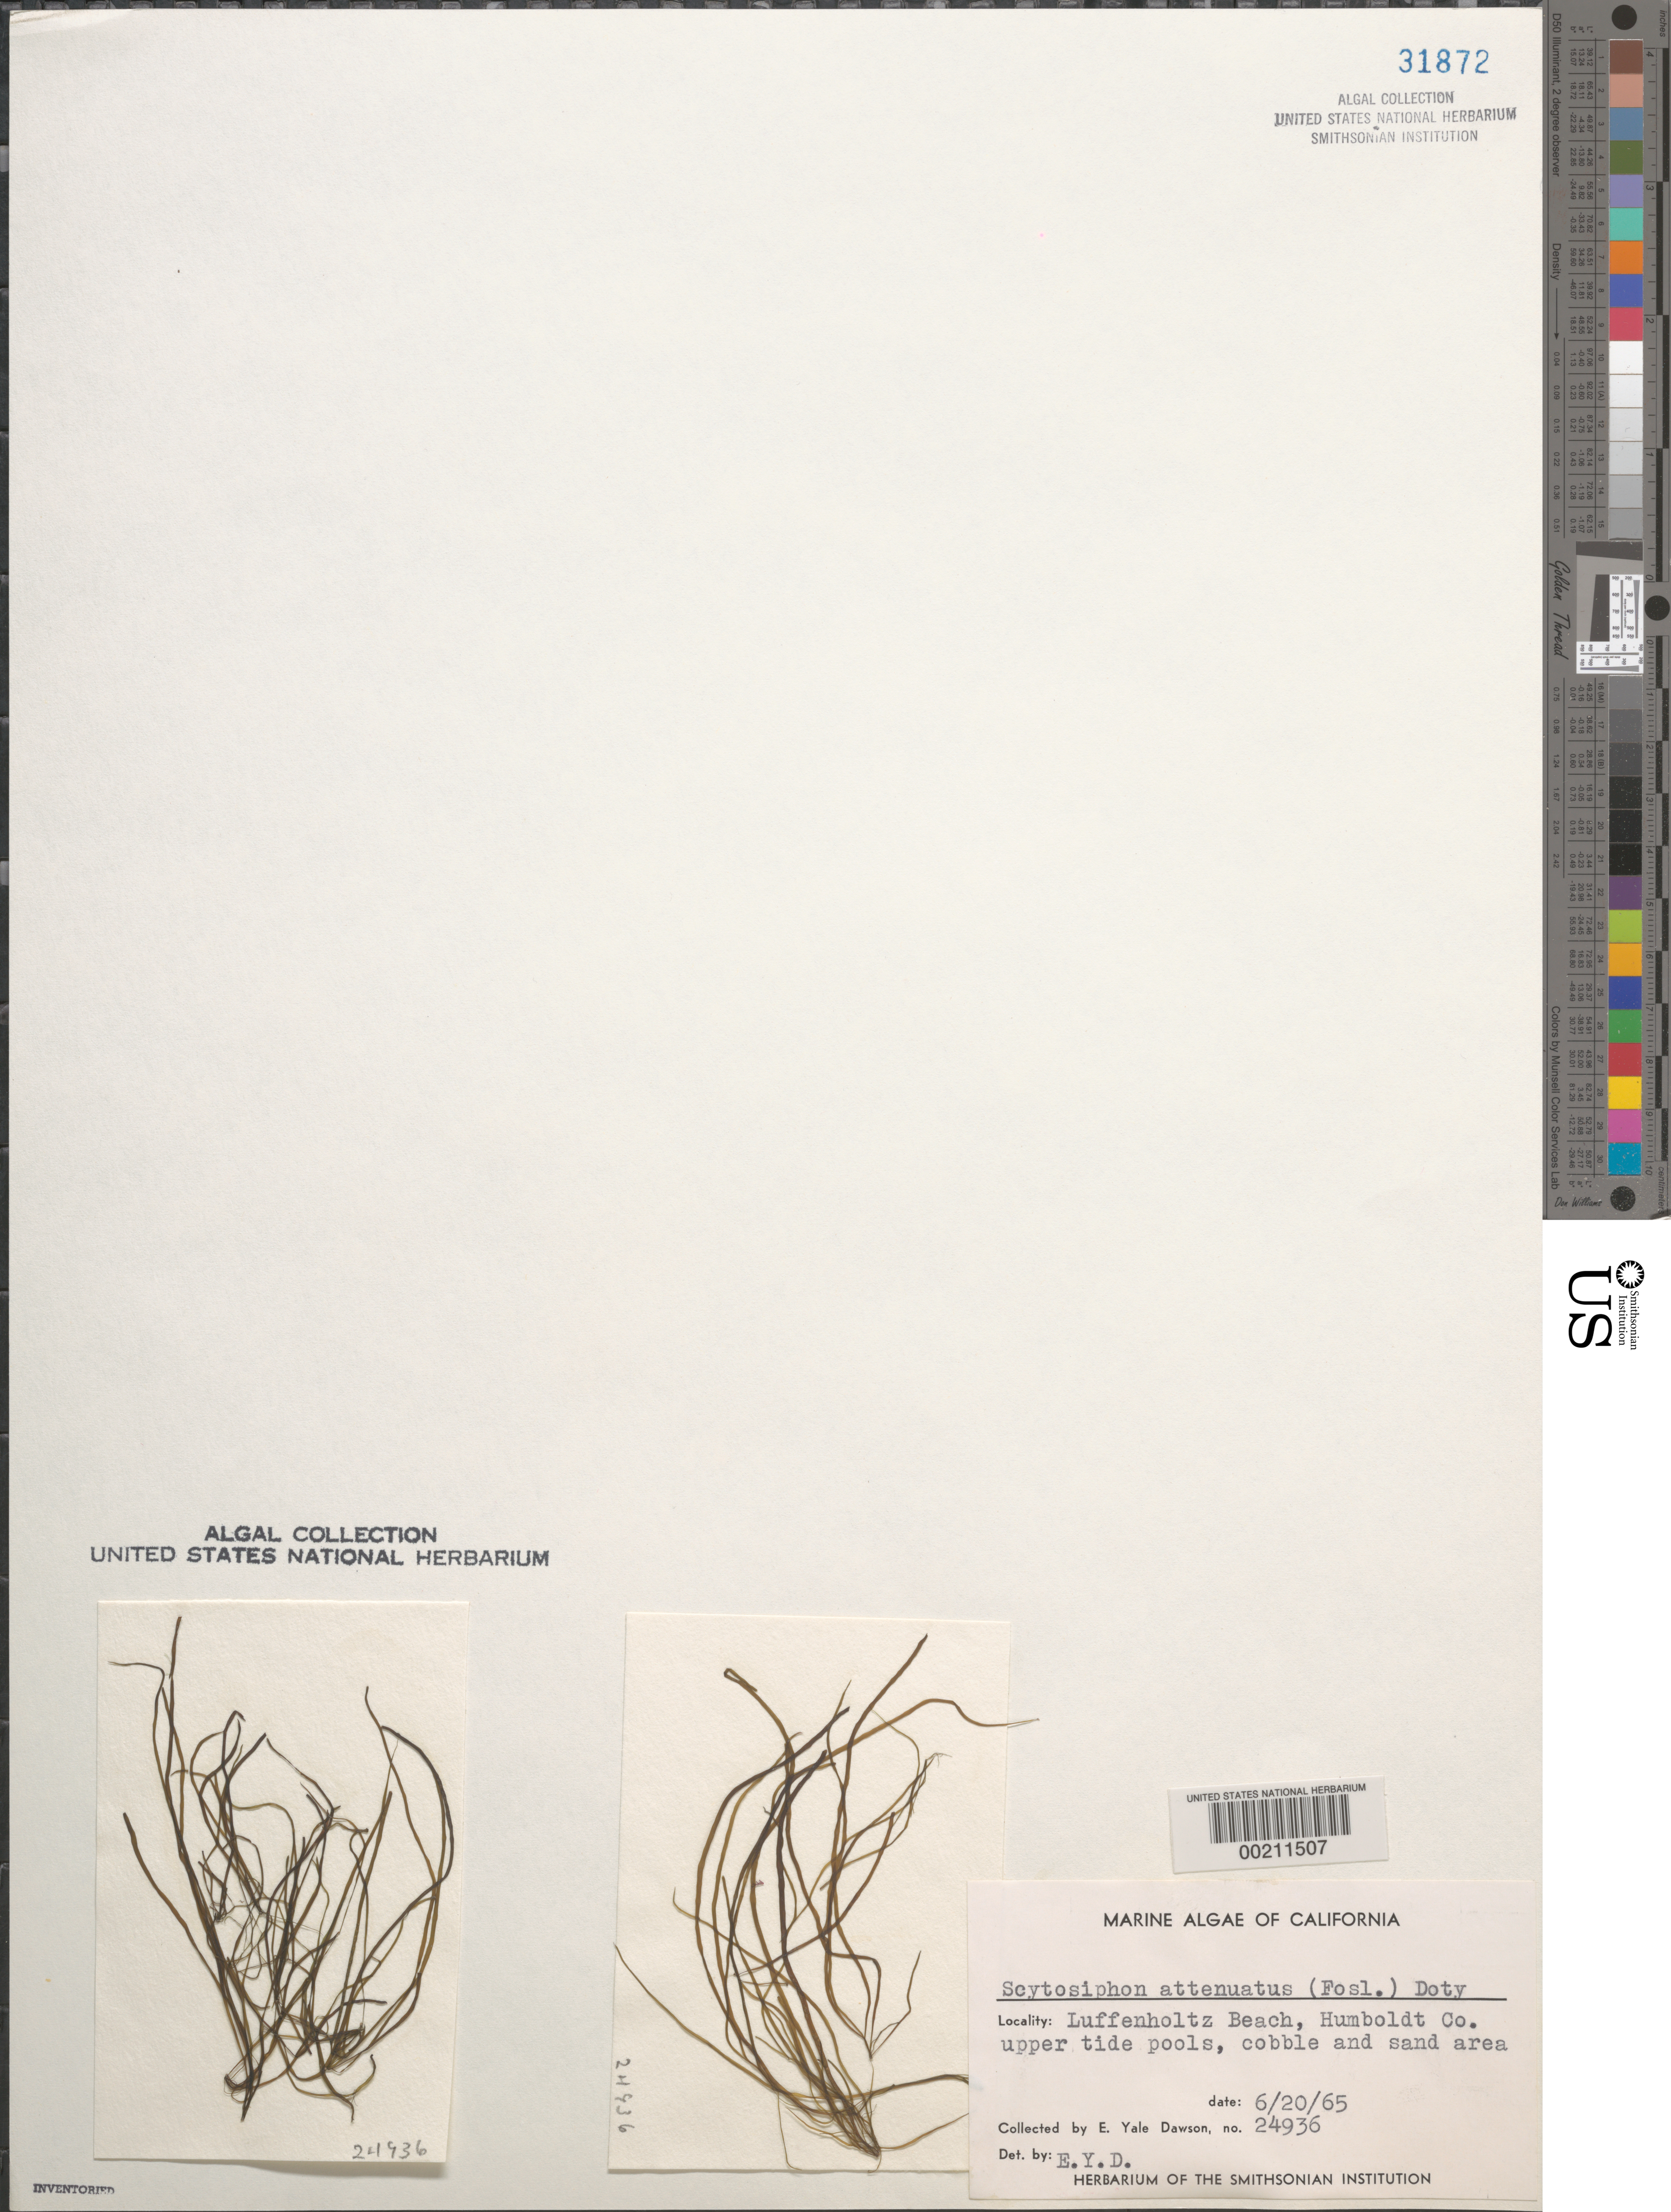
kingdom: Chromista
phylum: Ochrophyta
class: Phaeophyceae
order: Ectocarpales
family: Chordariaceae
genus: Delamarea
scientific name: Delamarea attenuata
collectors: E. Y. Dawson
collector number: EYD 24936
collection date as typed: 20 Jun 1965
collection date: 1965-06-20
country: United States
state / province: California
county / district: Humboldt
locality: Luffenholtz Beach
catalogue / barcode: US 31872